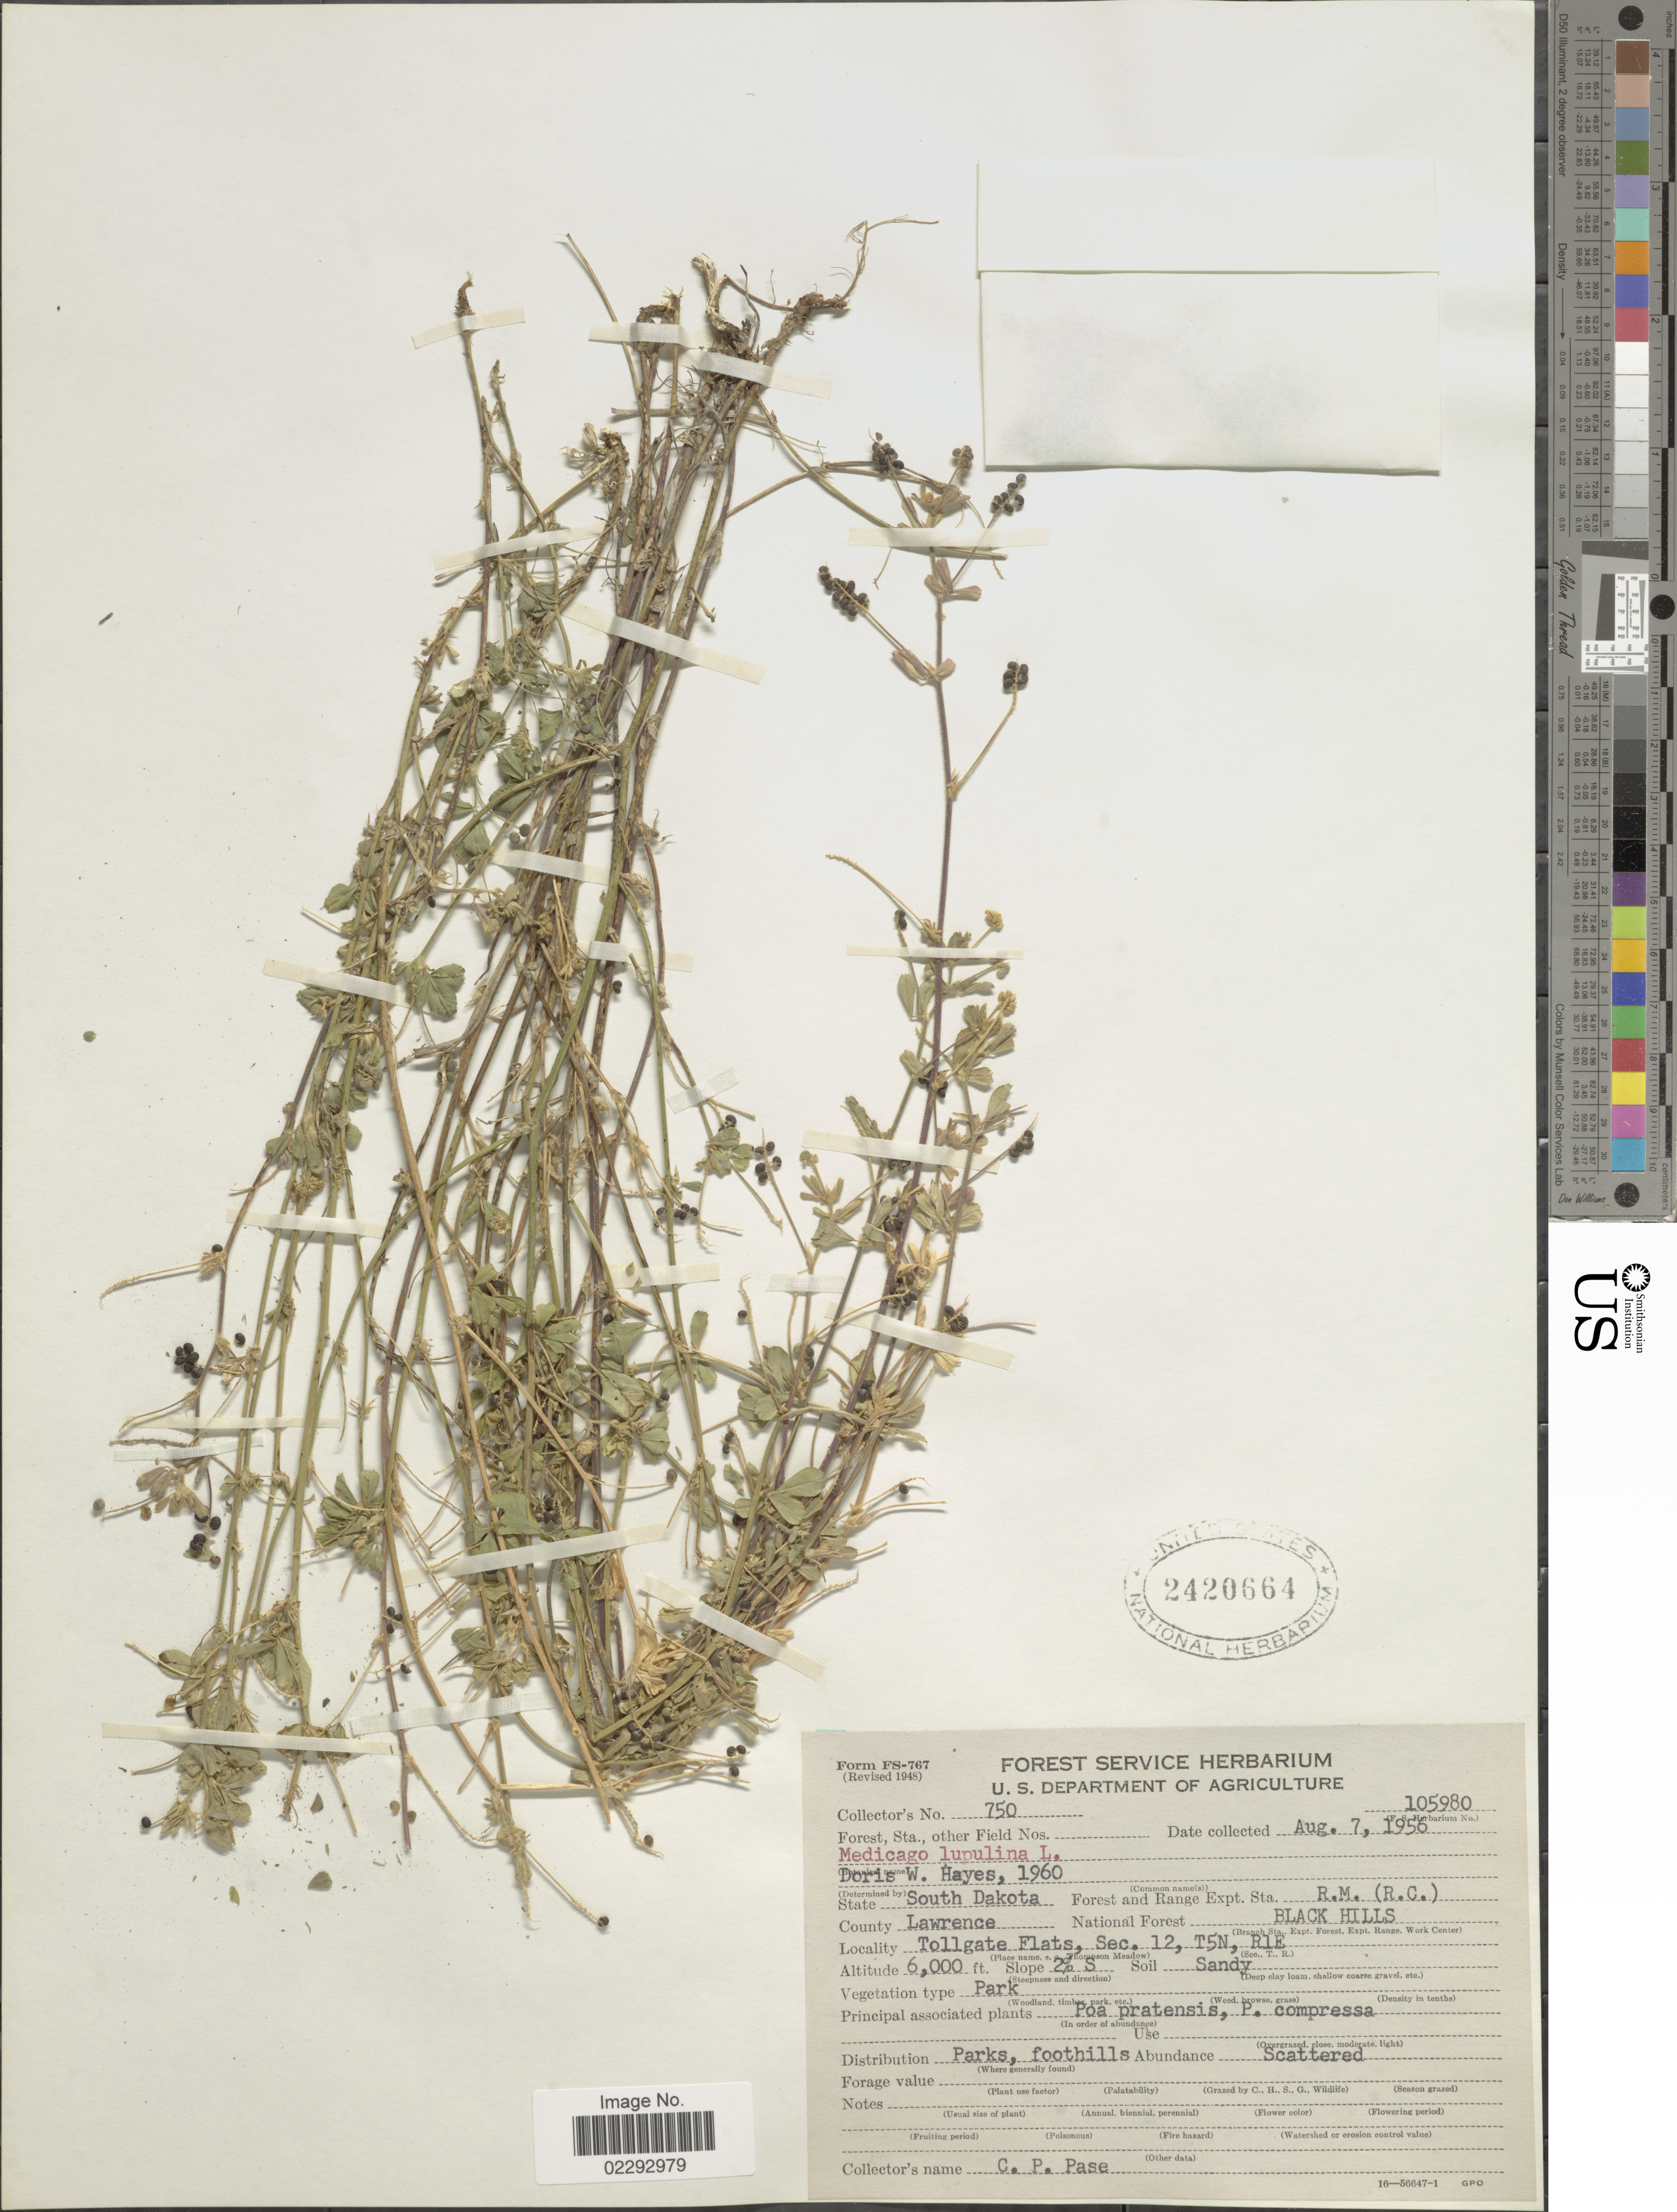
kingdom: Plantae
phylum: Tracheophyta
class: Magnoliopsida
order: Fabales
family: Fabaceae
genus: Medicago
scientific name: Medicago lupulina var. lupulina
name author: L.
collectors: C. P. Pase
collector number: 750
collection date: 1956-08-07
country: United States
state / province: South Dakota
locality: State South Dakota, County Lawrence. Tollgate Flats, Sec.12, T5N, R1E.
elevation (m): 1829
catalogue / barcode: US 2420664